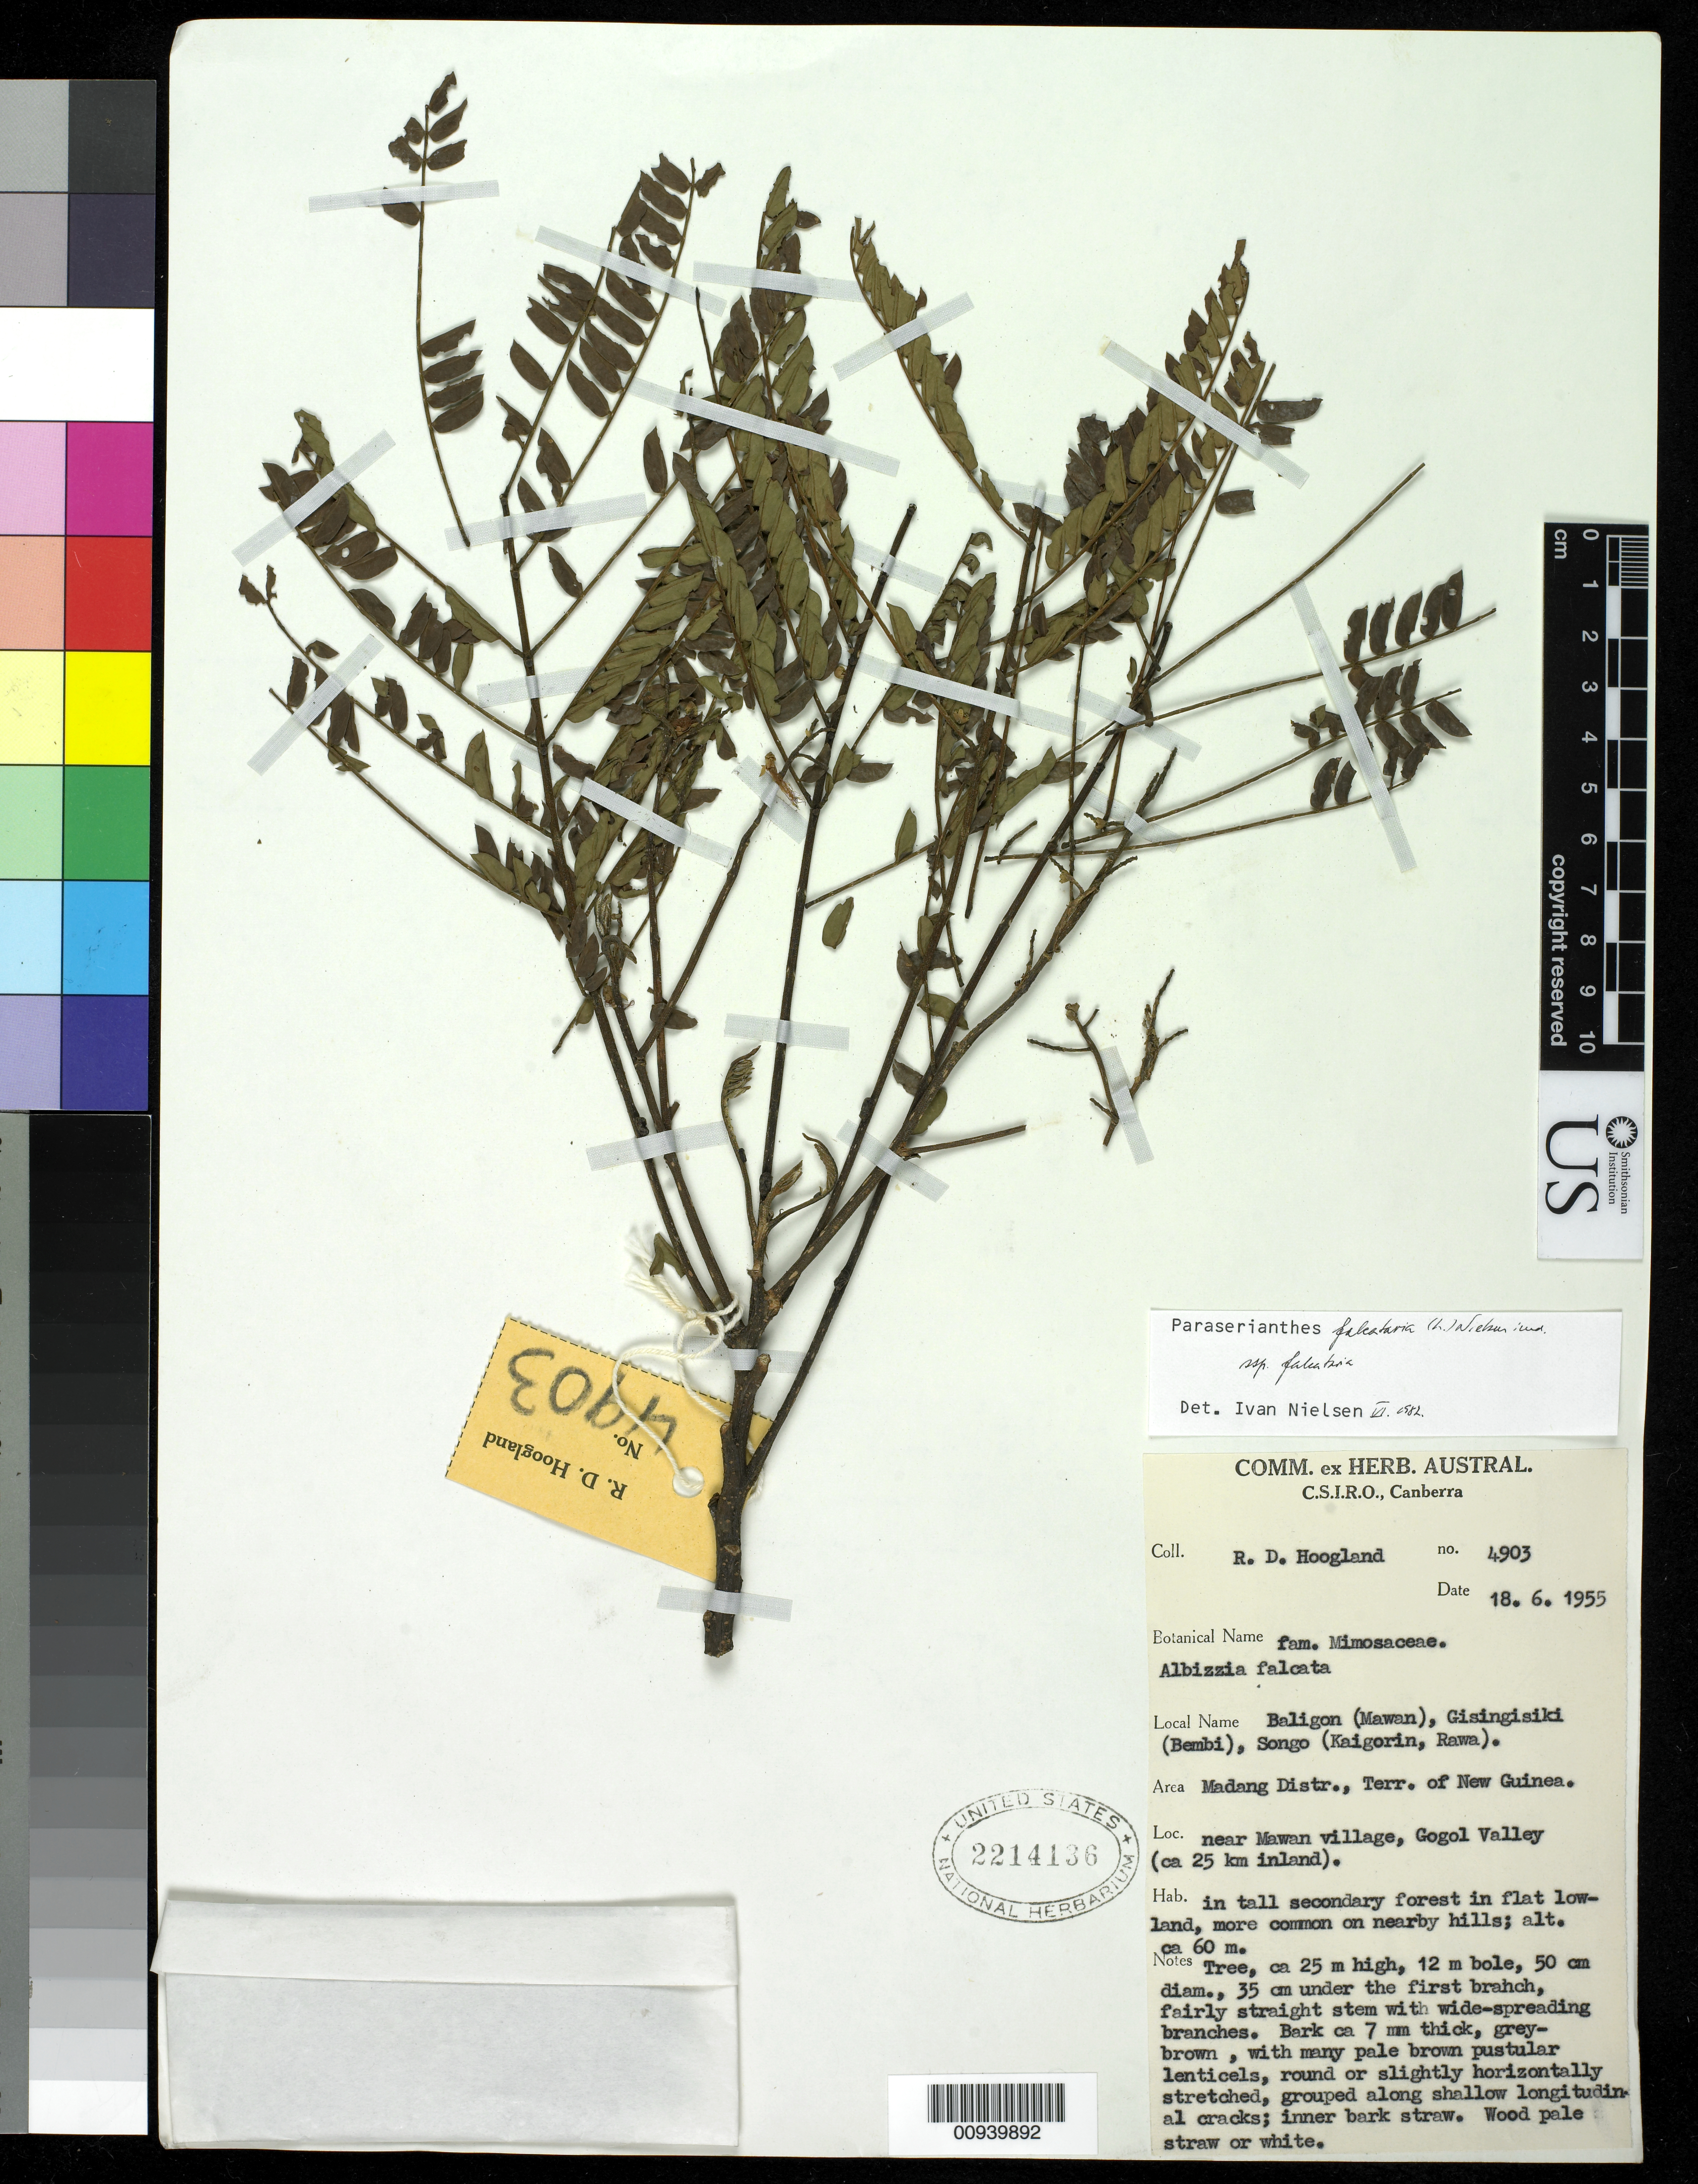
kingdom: Plantae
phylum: Tracheophyta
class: Magnoliopsida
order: Fabales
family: Fabaceae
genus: Falcataria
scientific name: Falcataria moluccana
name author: (Miq.) Barneby & Grimes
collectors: R. D. Hoogland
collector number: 4903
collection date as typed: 18 Jun 1955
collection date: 1955-06-18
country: Papua New Guinea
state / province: Madang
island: New Guinea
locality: near Mawan village, Gogol Valley (ca 25 km inland)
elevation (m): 60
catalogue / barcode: US 2214136